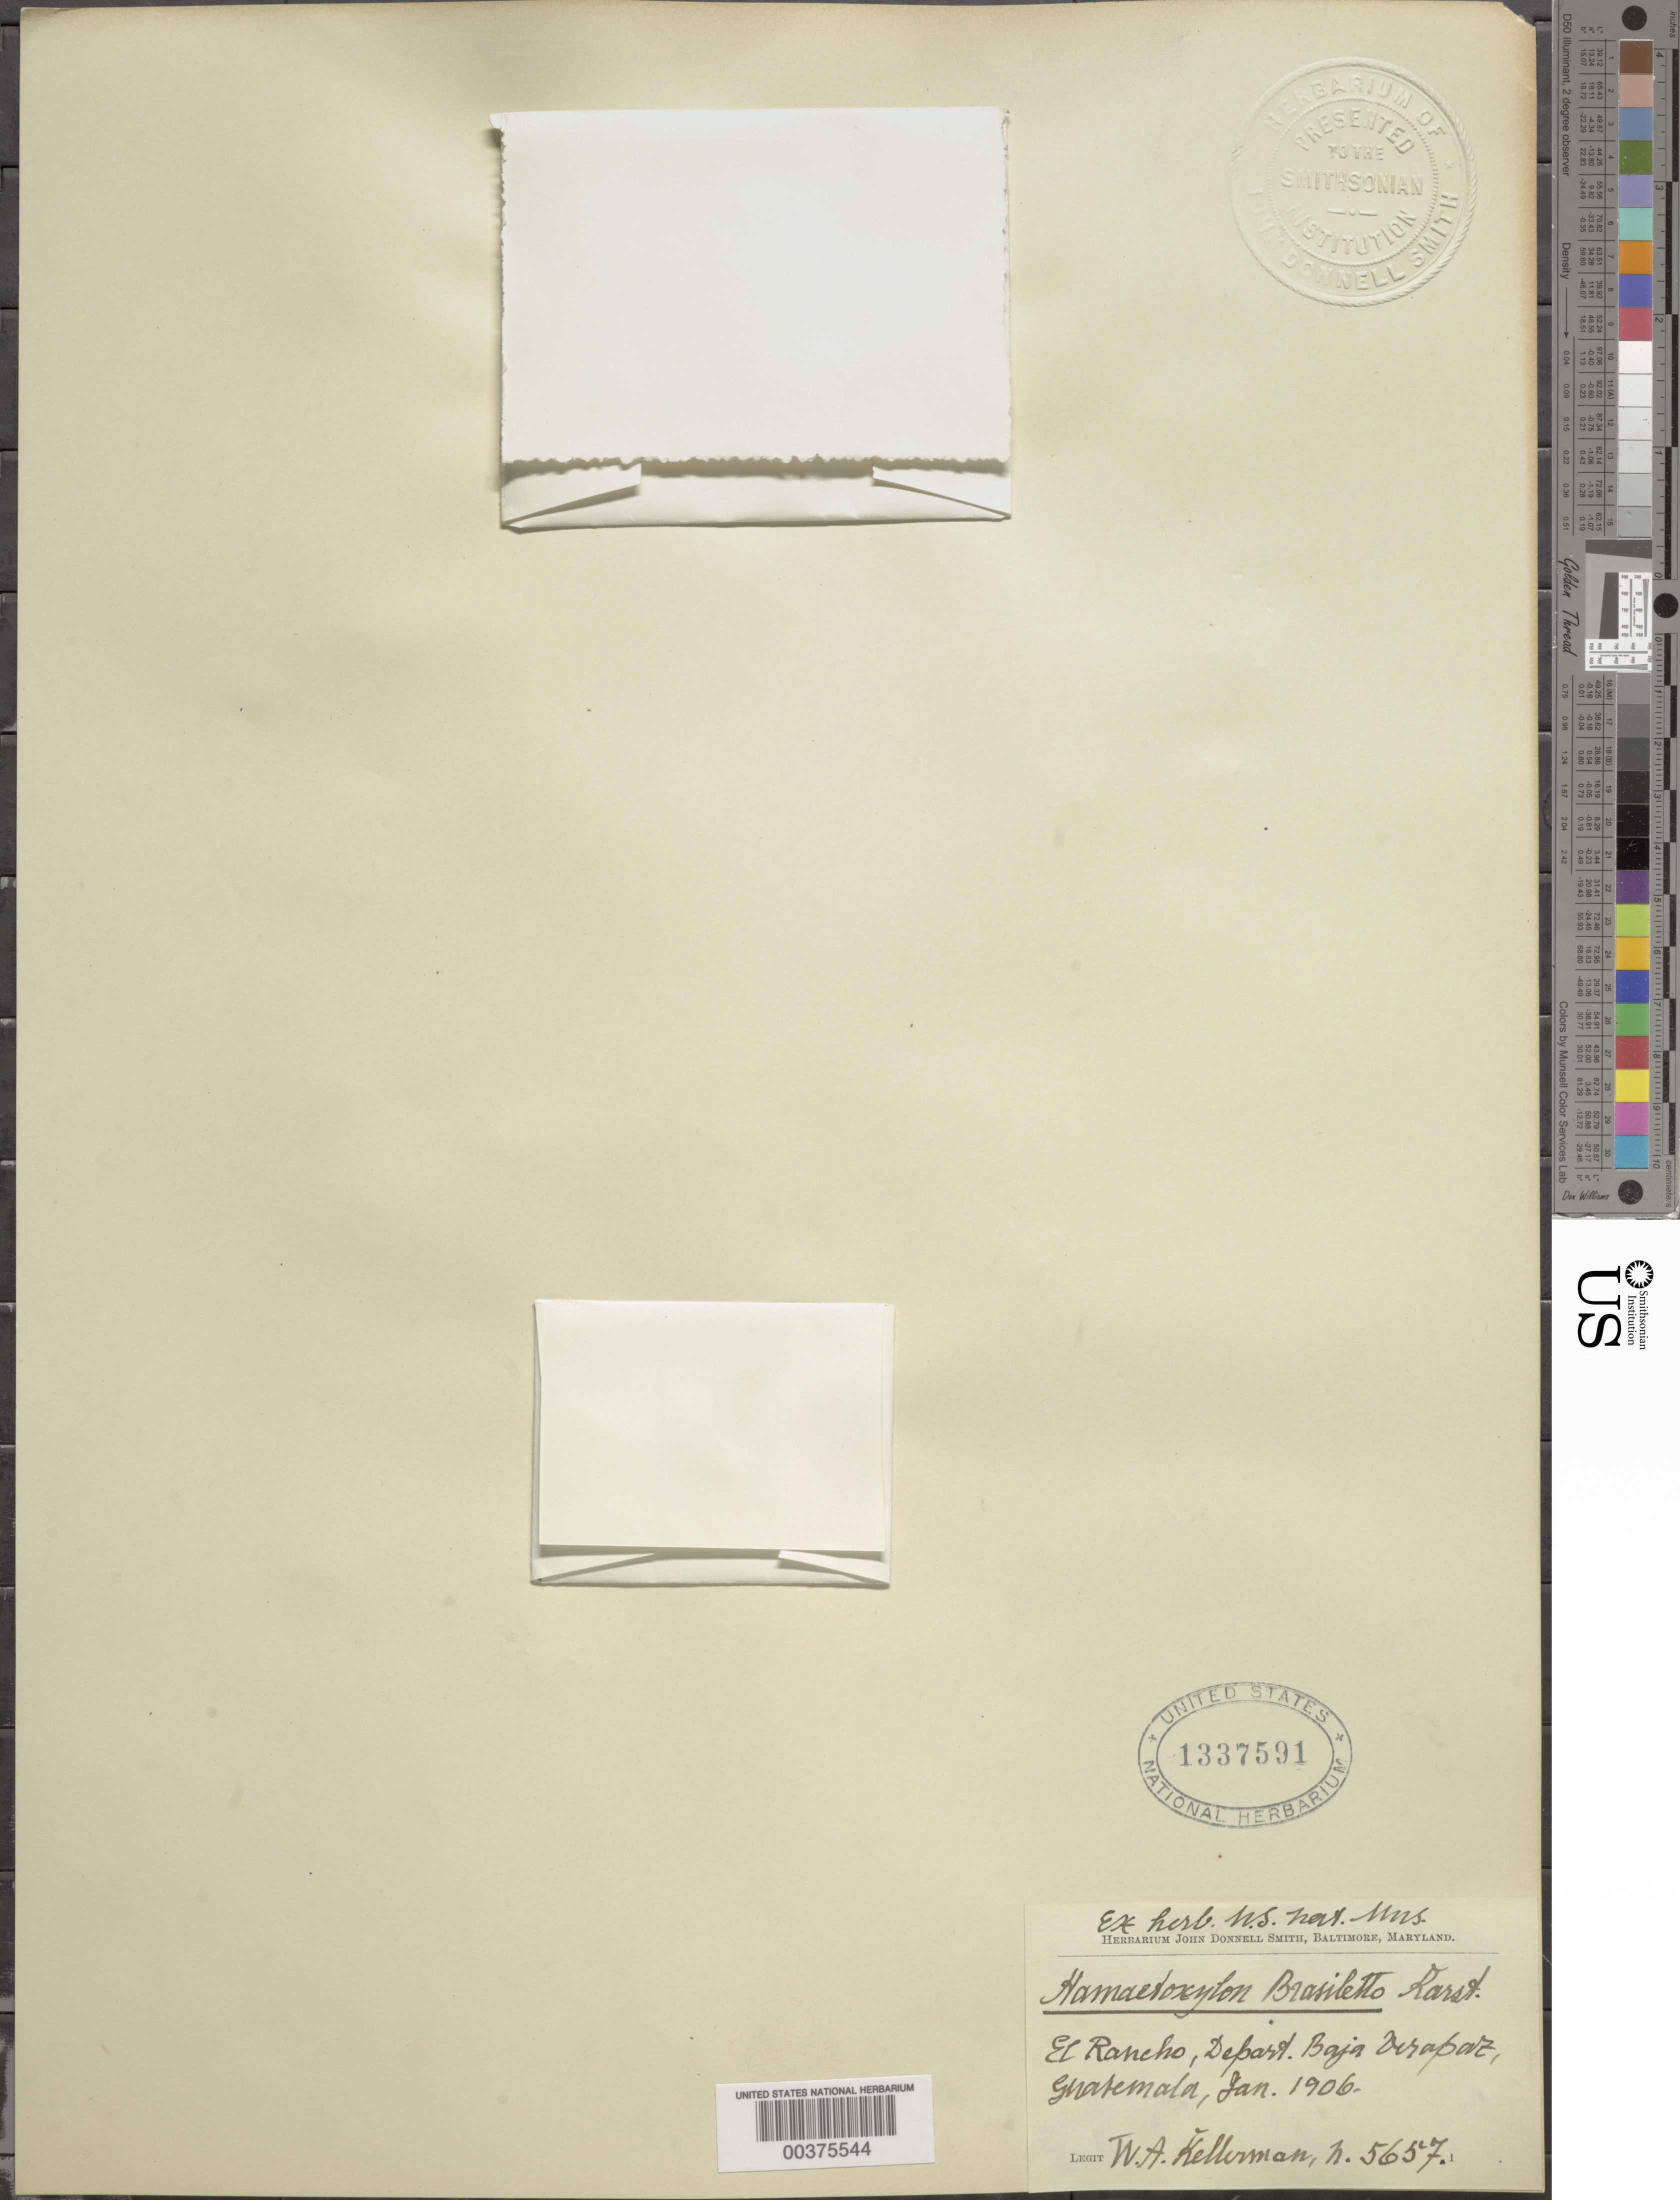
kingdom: Plantae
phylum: Tracheophyta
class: Magnoliopsida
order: Fabales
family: Fabaceae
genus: Haematoxylum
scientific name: Haematoxylum brasiletto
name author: H. Karst.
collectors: W. A. Kellerman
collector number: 5657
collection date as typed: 06 Jan 1906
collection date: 1906-01-06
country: Guatemala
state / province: Baja Verapaz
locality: Opp. El Rancho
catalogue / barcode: US 1337591